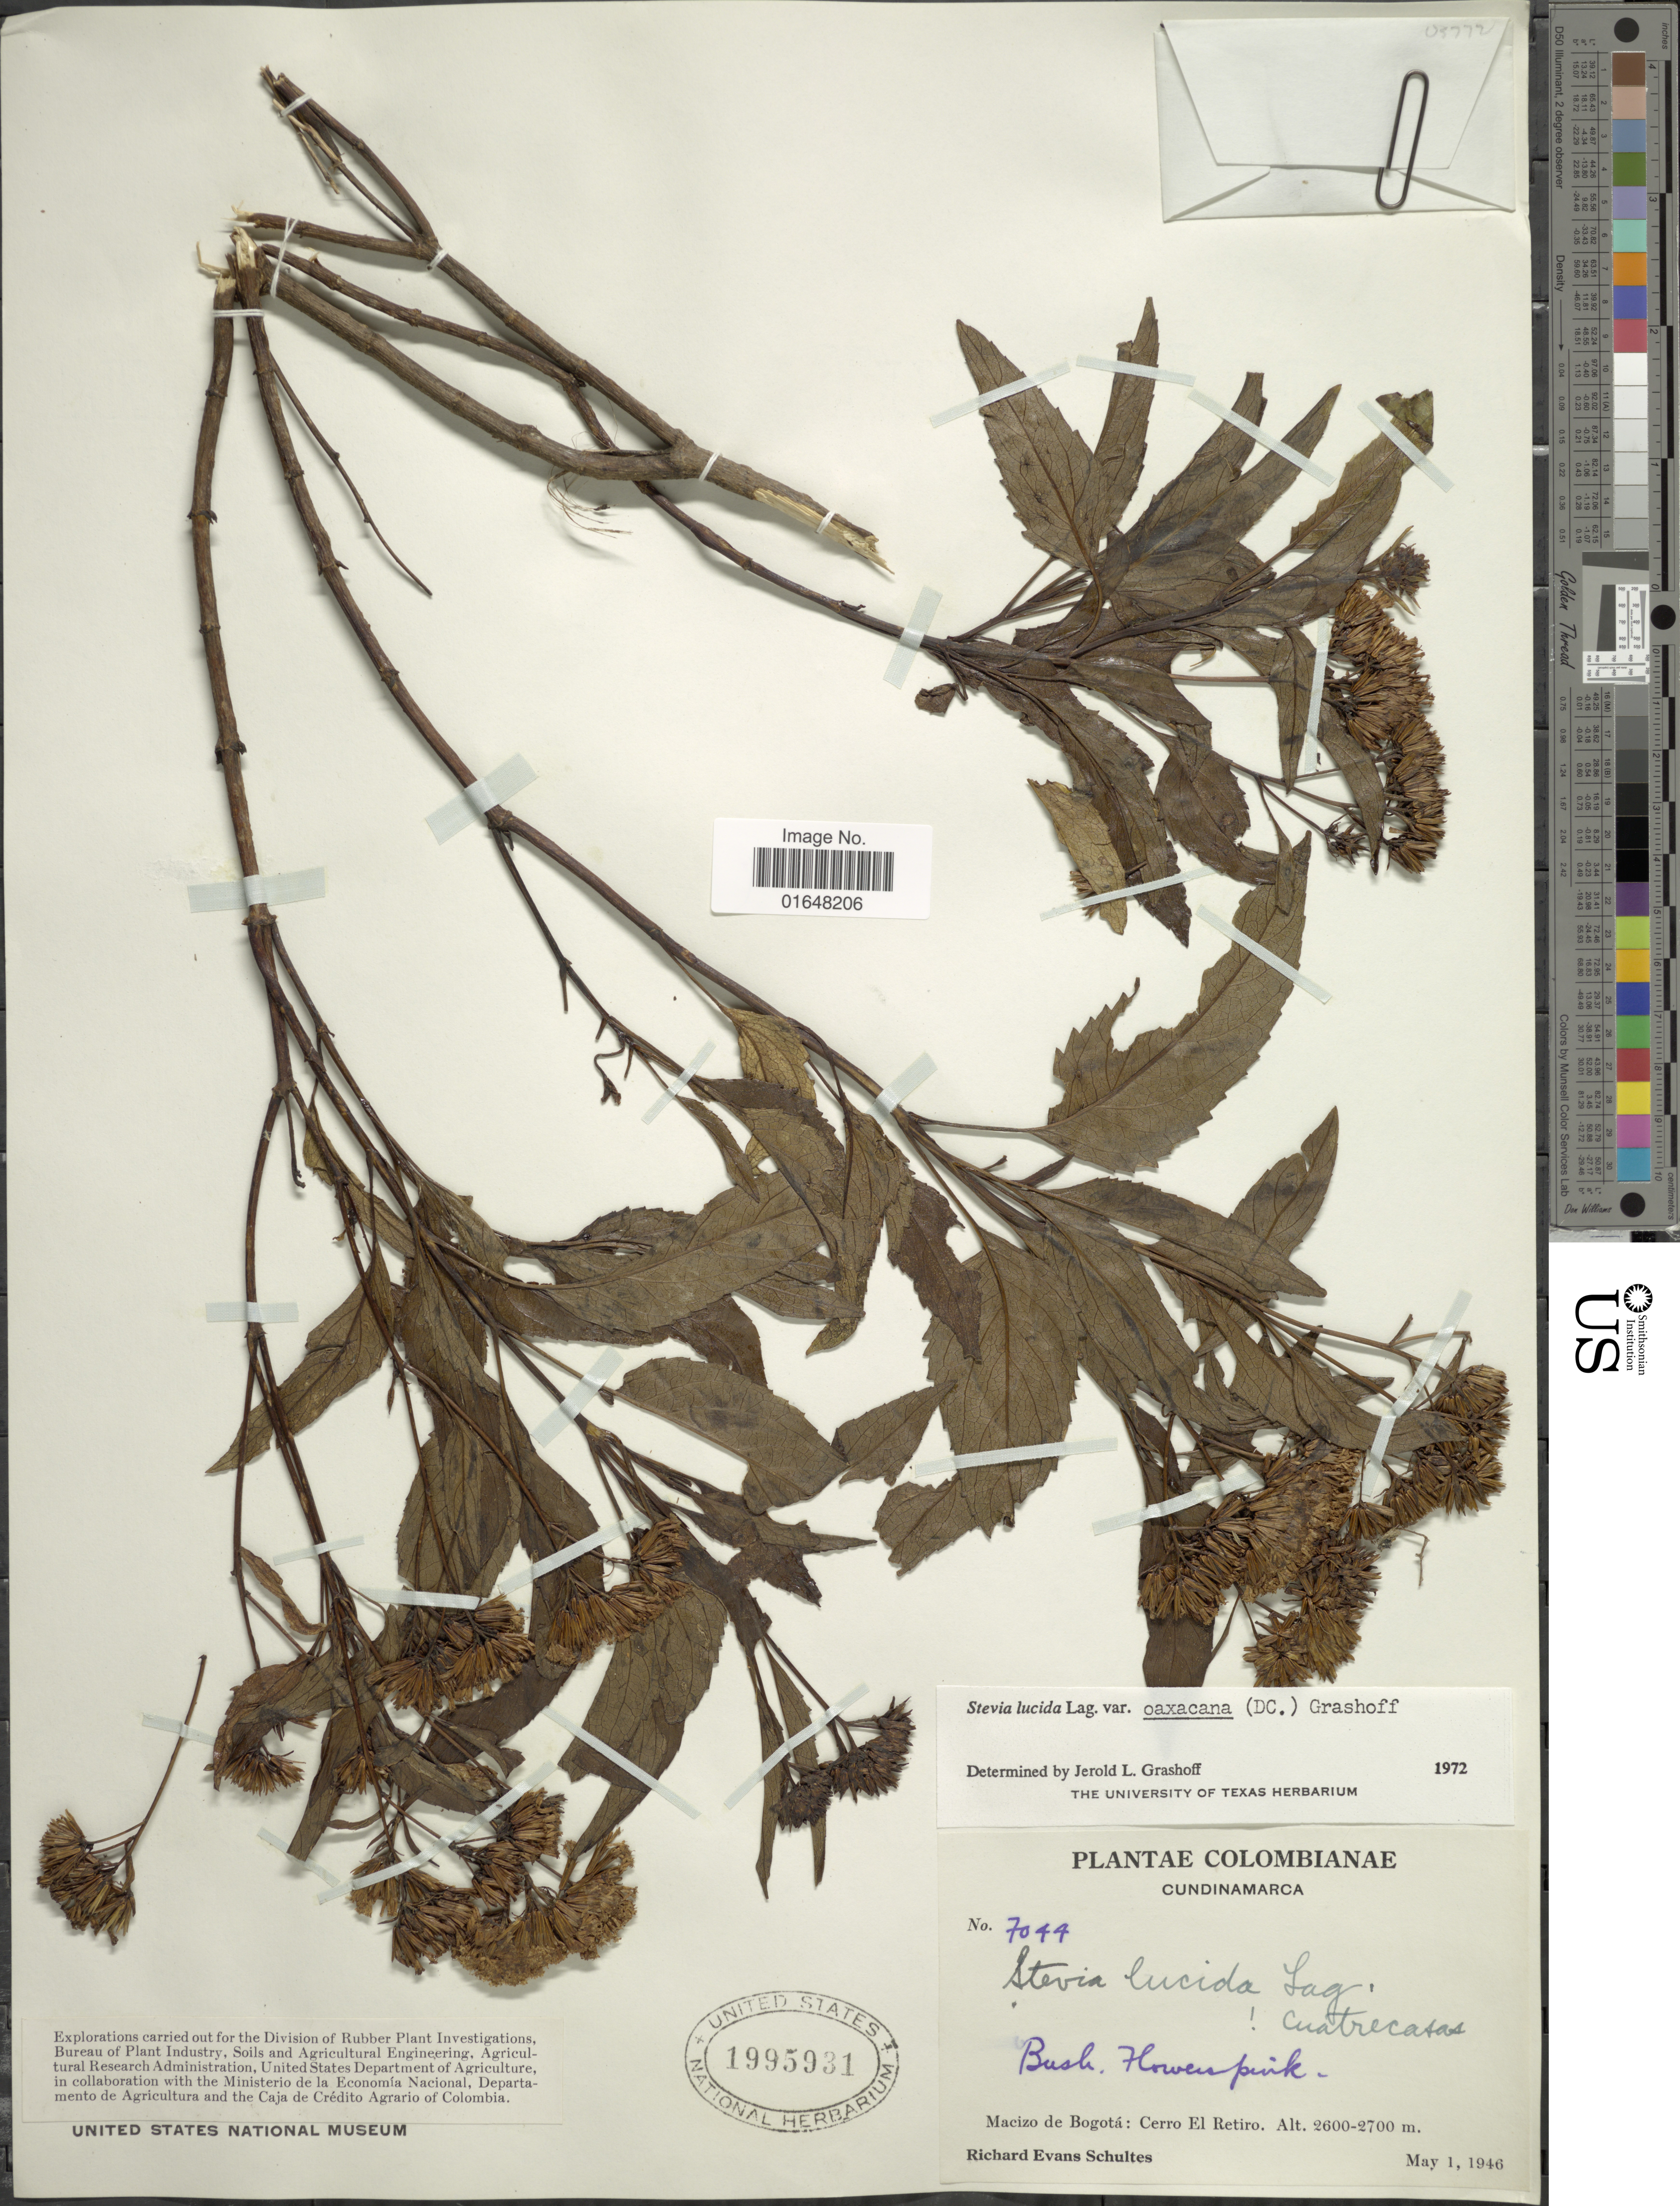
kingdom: Plantae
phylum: Tracheophyta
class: Magnoliopsida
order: Asterales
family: Asteraceae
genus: Stevia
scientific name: Stevia lucida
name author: Lag.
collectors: R. E. Schultes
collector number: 7044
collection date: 1946-05-01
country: Colombia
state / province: Cundinamarca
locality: Macizo de Bogota, Cerro El Retiro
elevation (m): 2600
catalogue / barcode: US 1995931